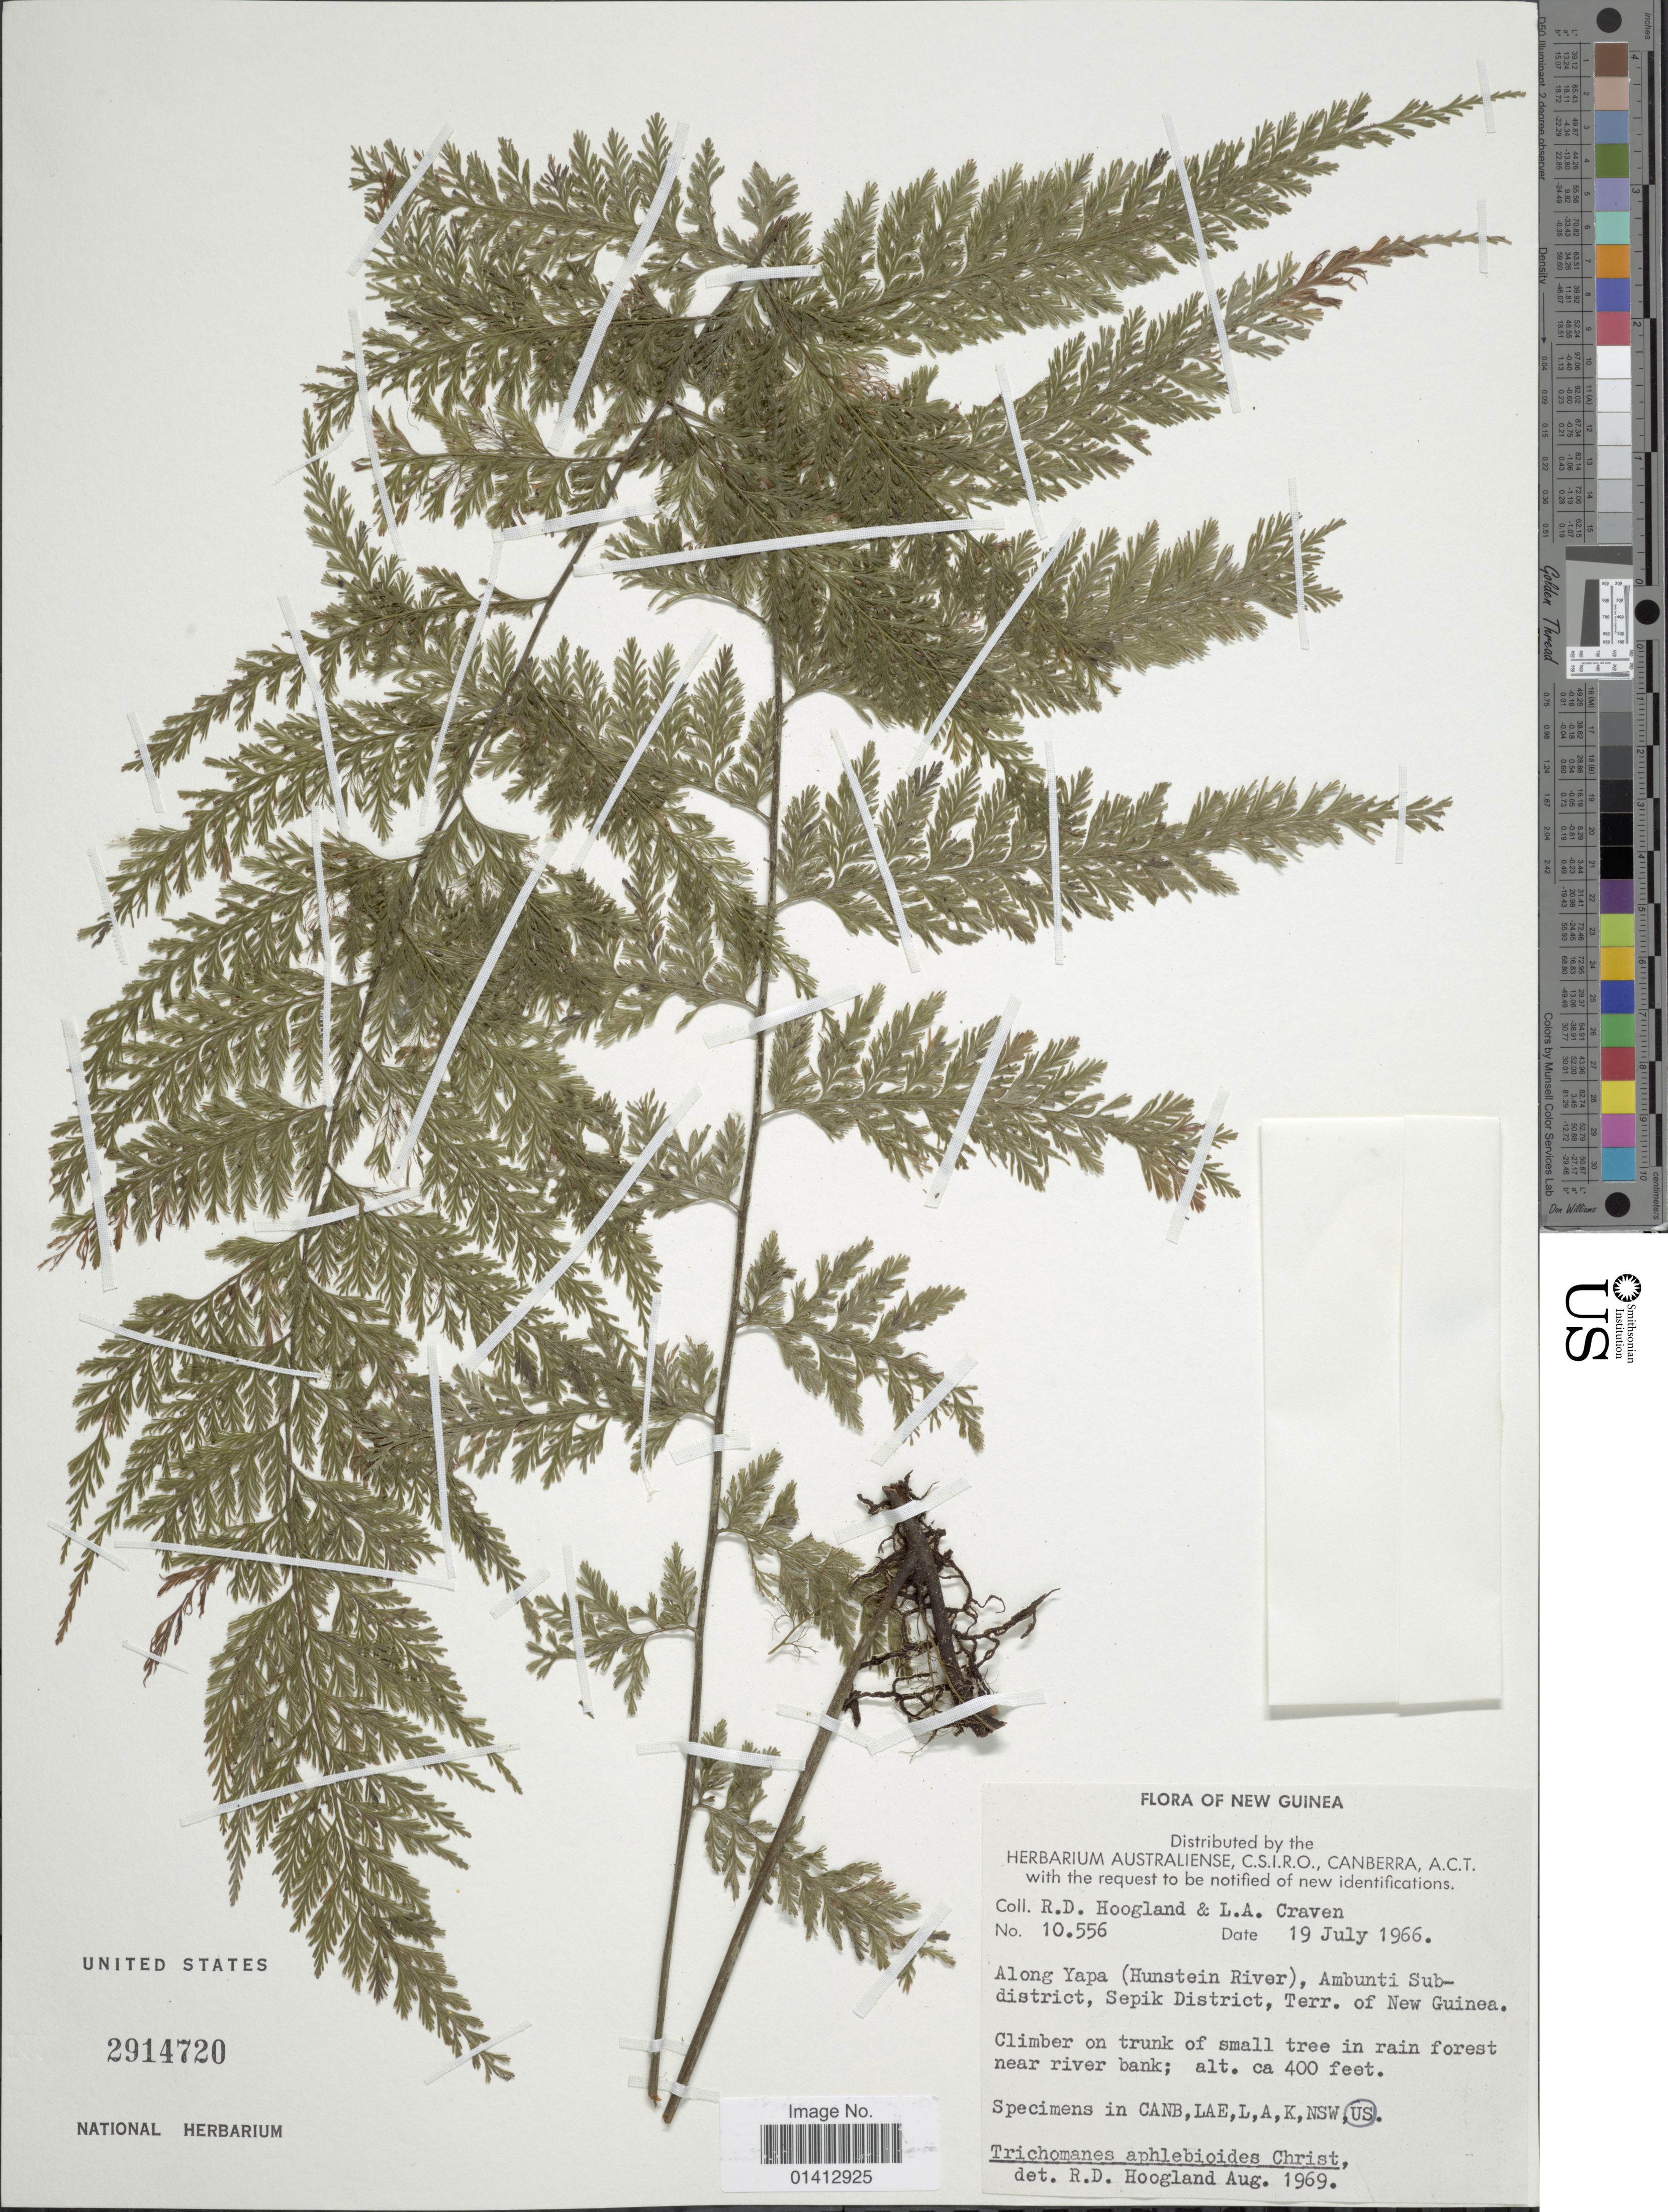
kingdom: Plantae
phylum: Tracheophyta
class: Polypodiopsida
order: Hymenophyllales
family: Hymenophyllaceae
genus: Crepidomanes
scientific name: Crepidomanes aphlebioides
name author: (Christ) I.M. Turner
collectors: R. D. Hoogland & L. A. Craven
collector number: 10556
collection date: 1966-07-19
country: Papua New Guinea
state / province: Sepik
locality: New Guinea, Along Yapa (Hunstein River), Ambunti Subdistrict, Sepik District, Terr. of New Guinea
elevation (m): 122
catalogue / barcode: US 2914720